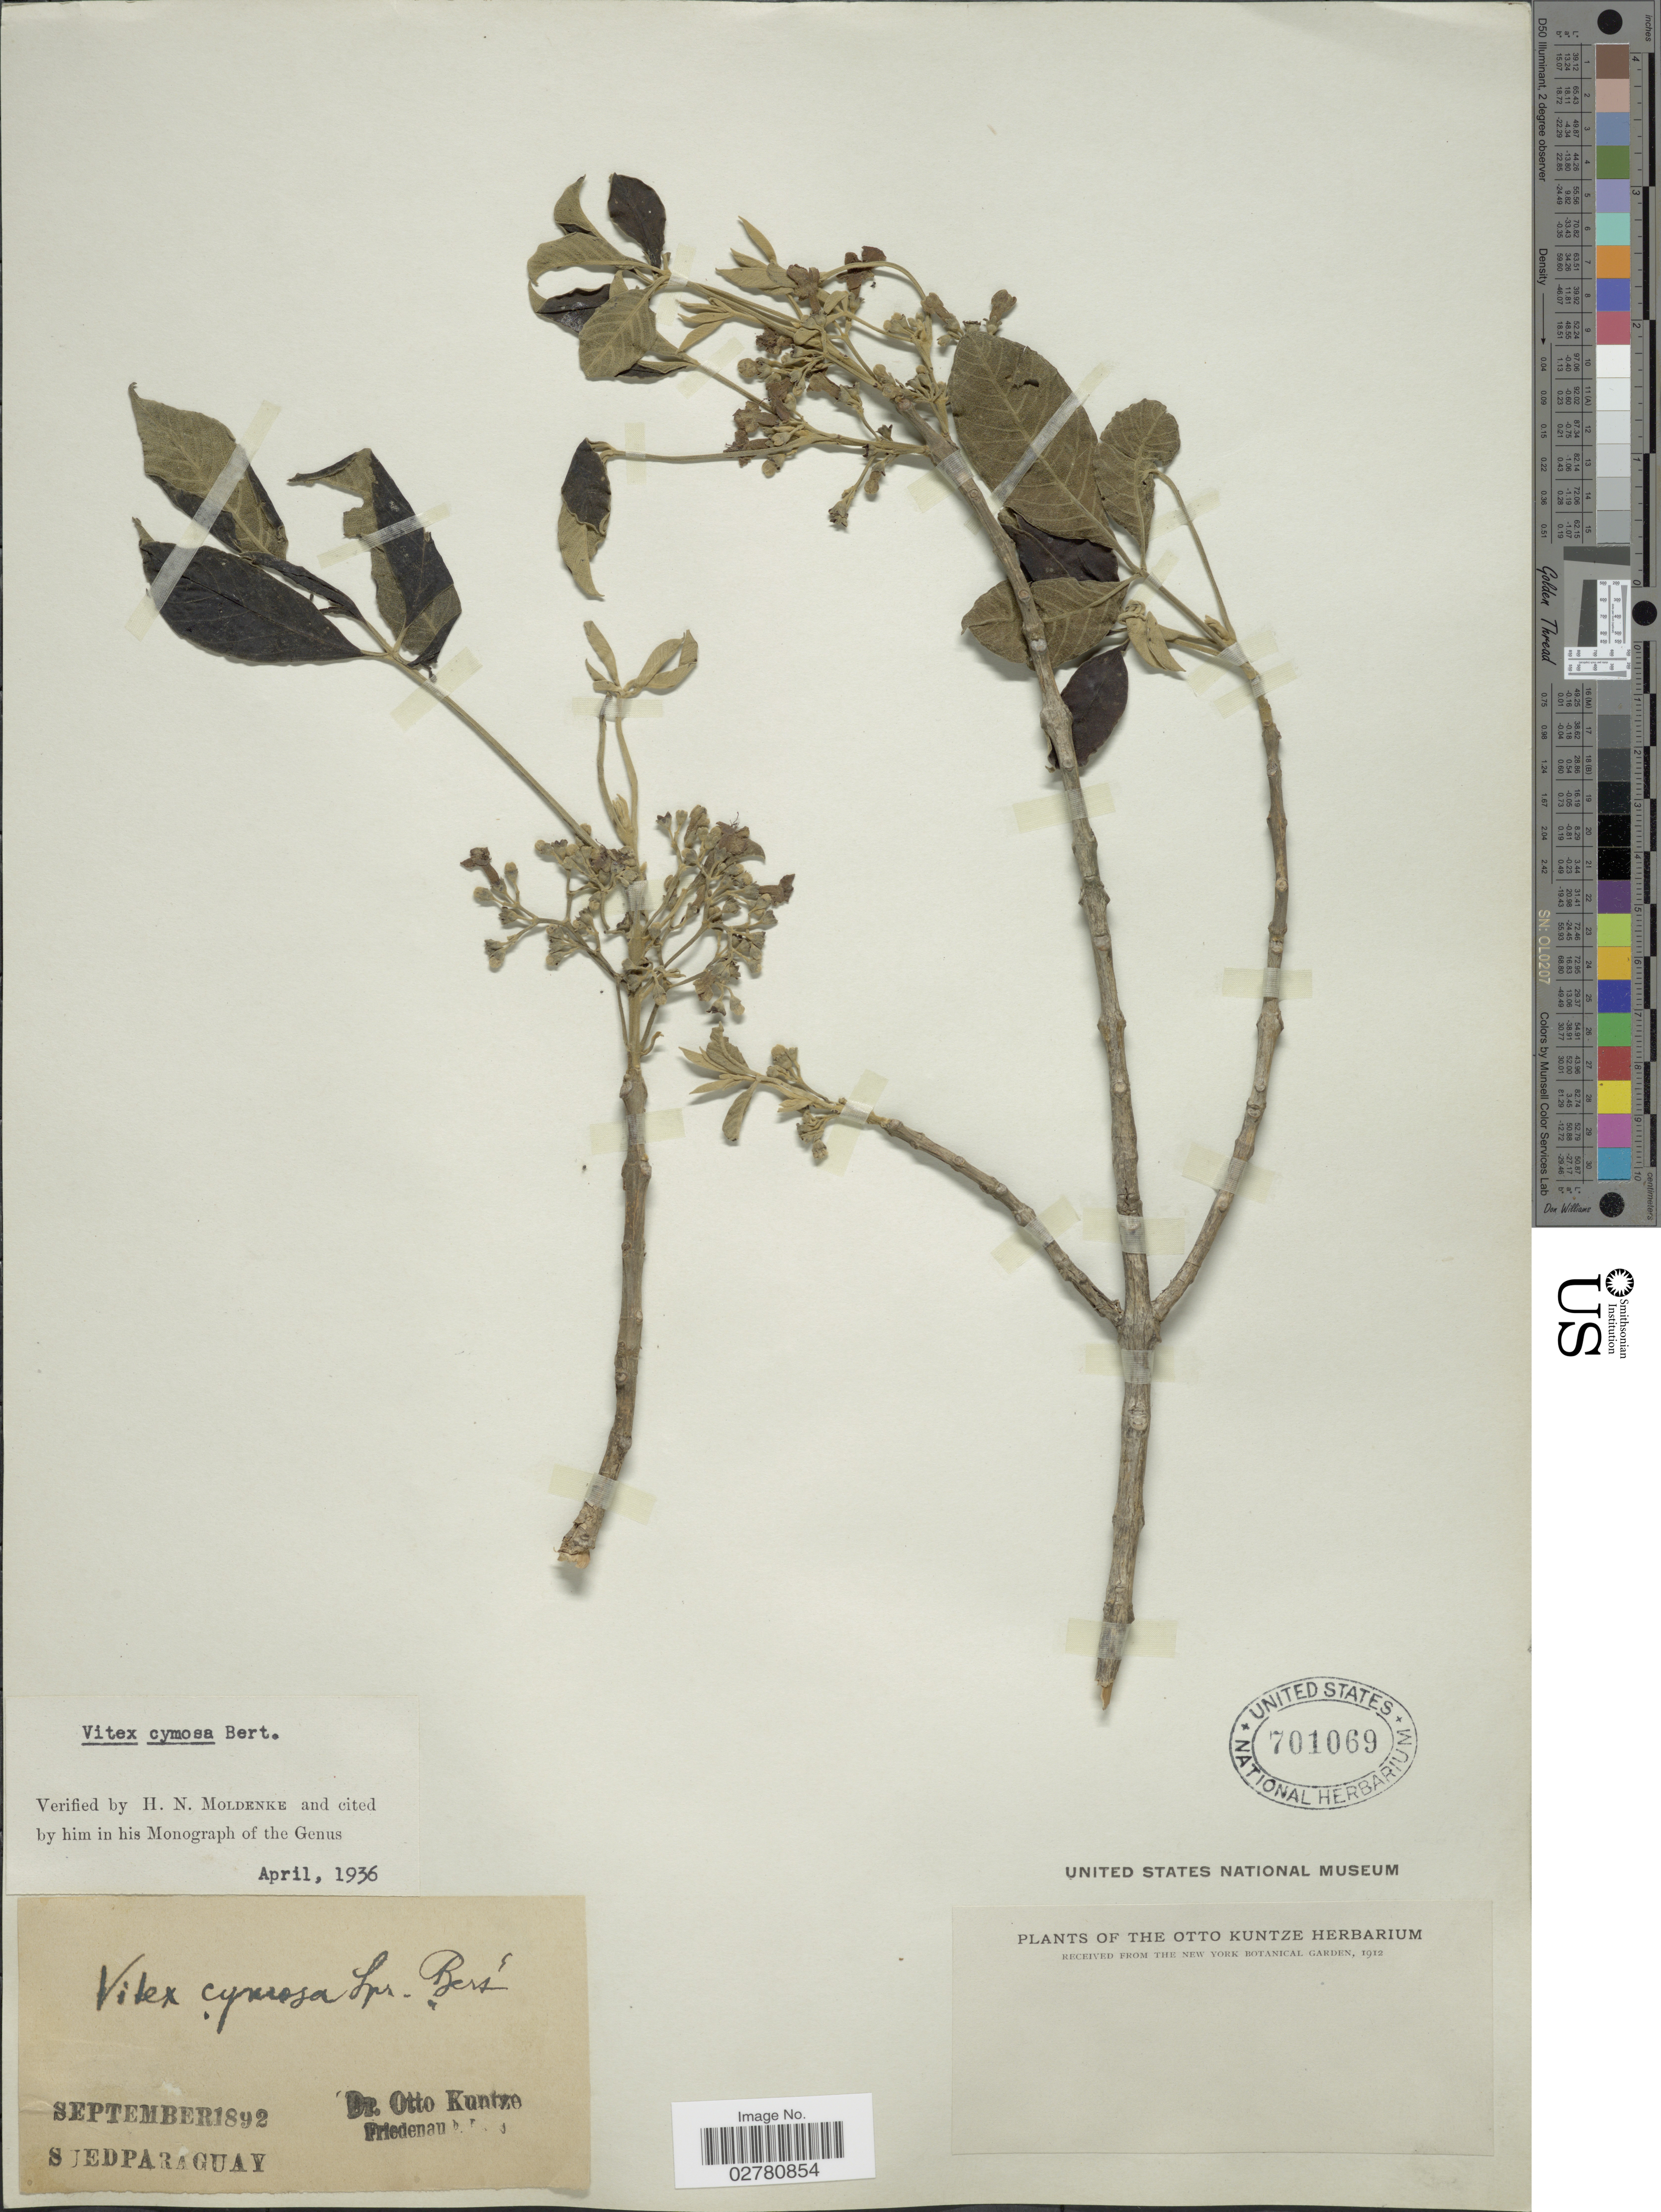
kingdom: Plantae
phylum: Tracheophyta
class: Magnoliopsida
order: Lamiales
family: Lamiaceae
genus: Vitex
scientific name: Vitex cymosa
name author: Bertero ex Spreng.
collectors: C.E.O. Kuntze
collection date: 1892-09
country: Paraguay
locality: Sued Paraguay.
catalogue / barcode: US 701069